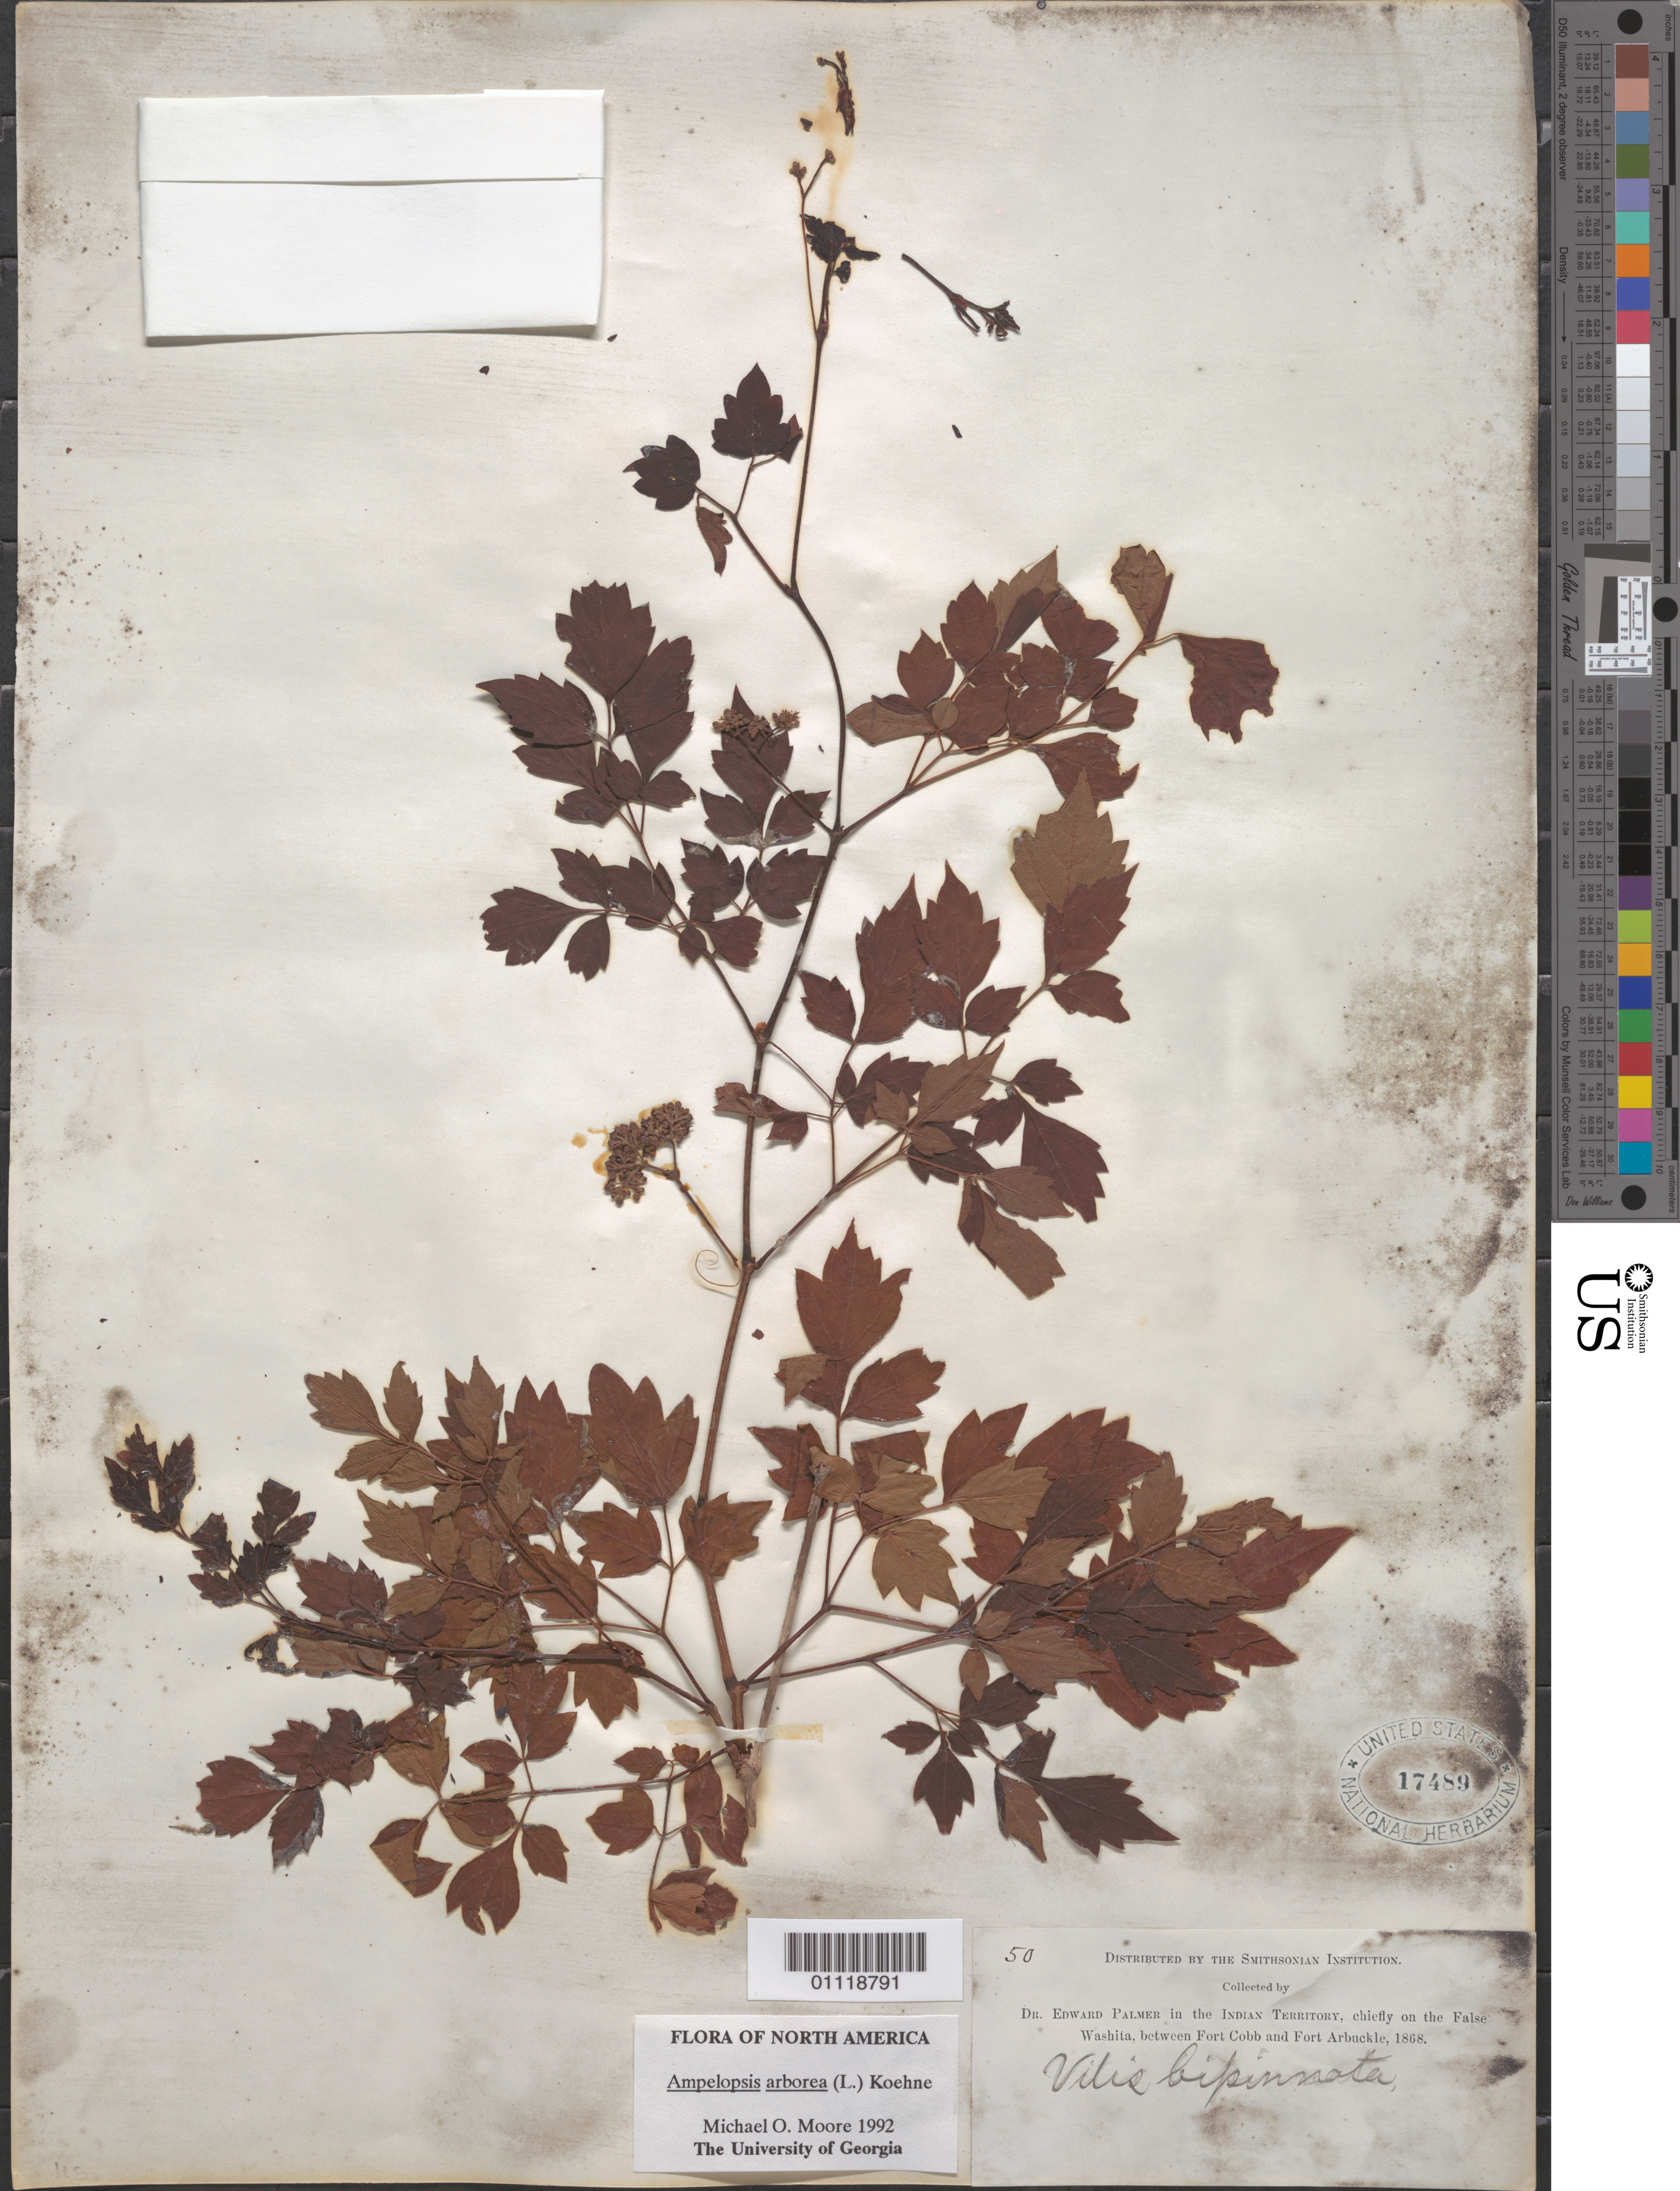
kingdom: Plantae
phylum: Tracheophyta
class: Magnoliopsida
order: Vitales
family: Vitaceae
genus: Ampelopsis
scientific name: Ampelopsis arborea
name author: (L.) Koehne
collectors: E. Palmer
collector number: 50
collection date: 1868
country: United States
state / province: Oklahoma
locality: Indian Territory, chiefly on the False Washita, between Fort Cobb and Fort Arbuckle.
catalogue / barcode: US 17489